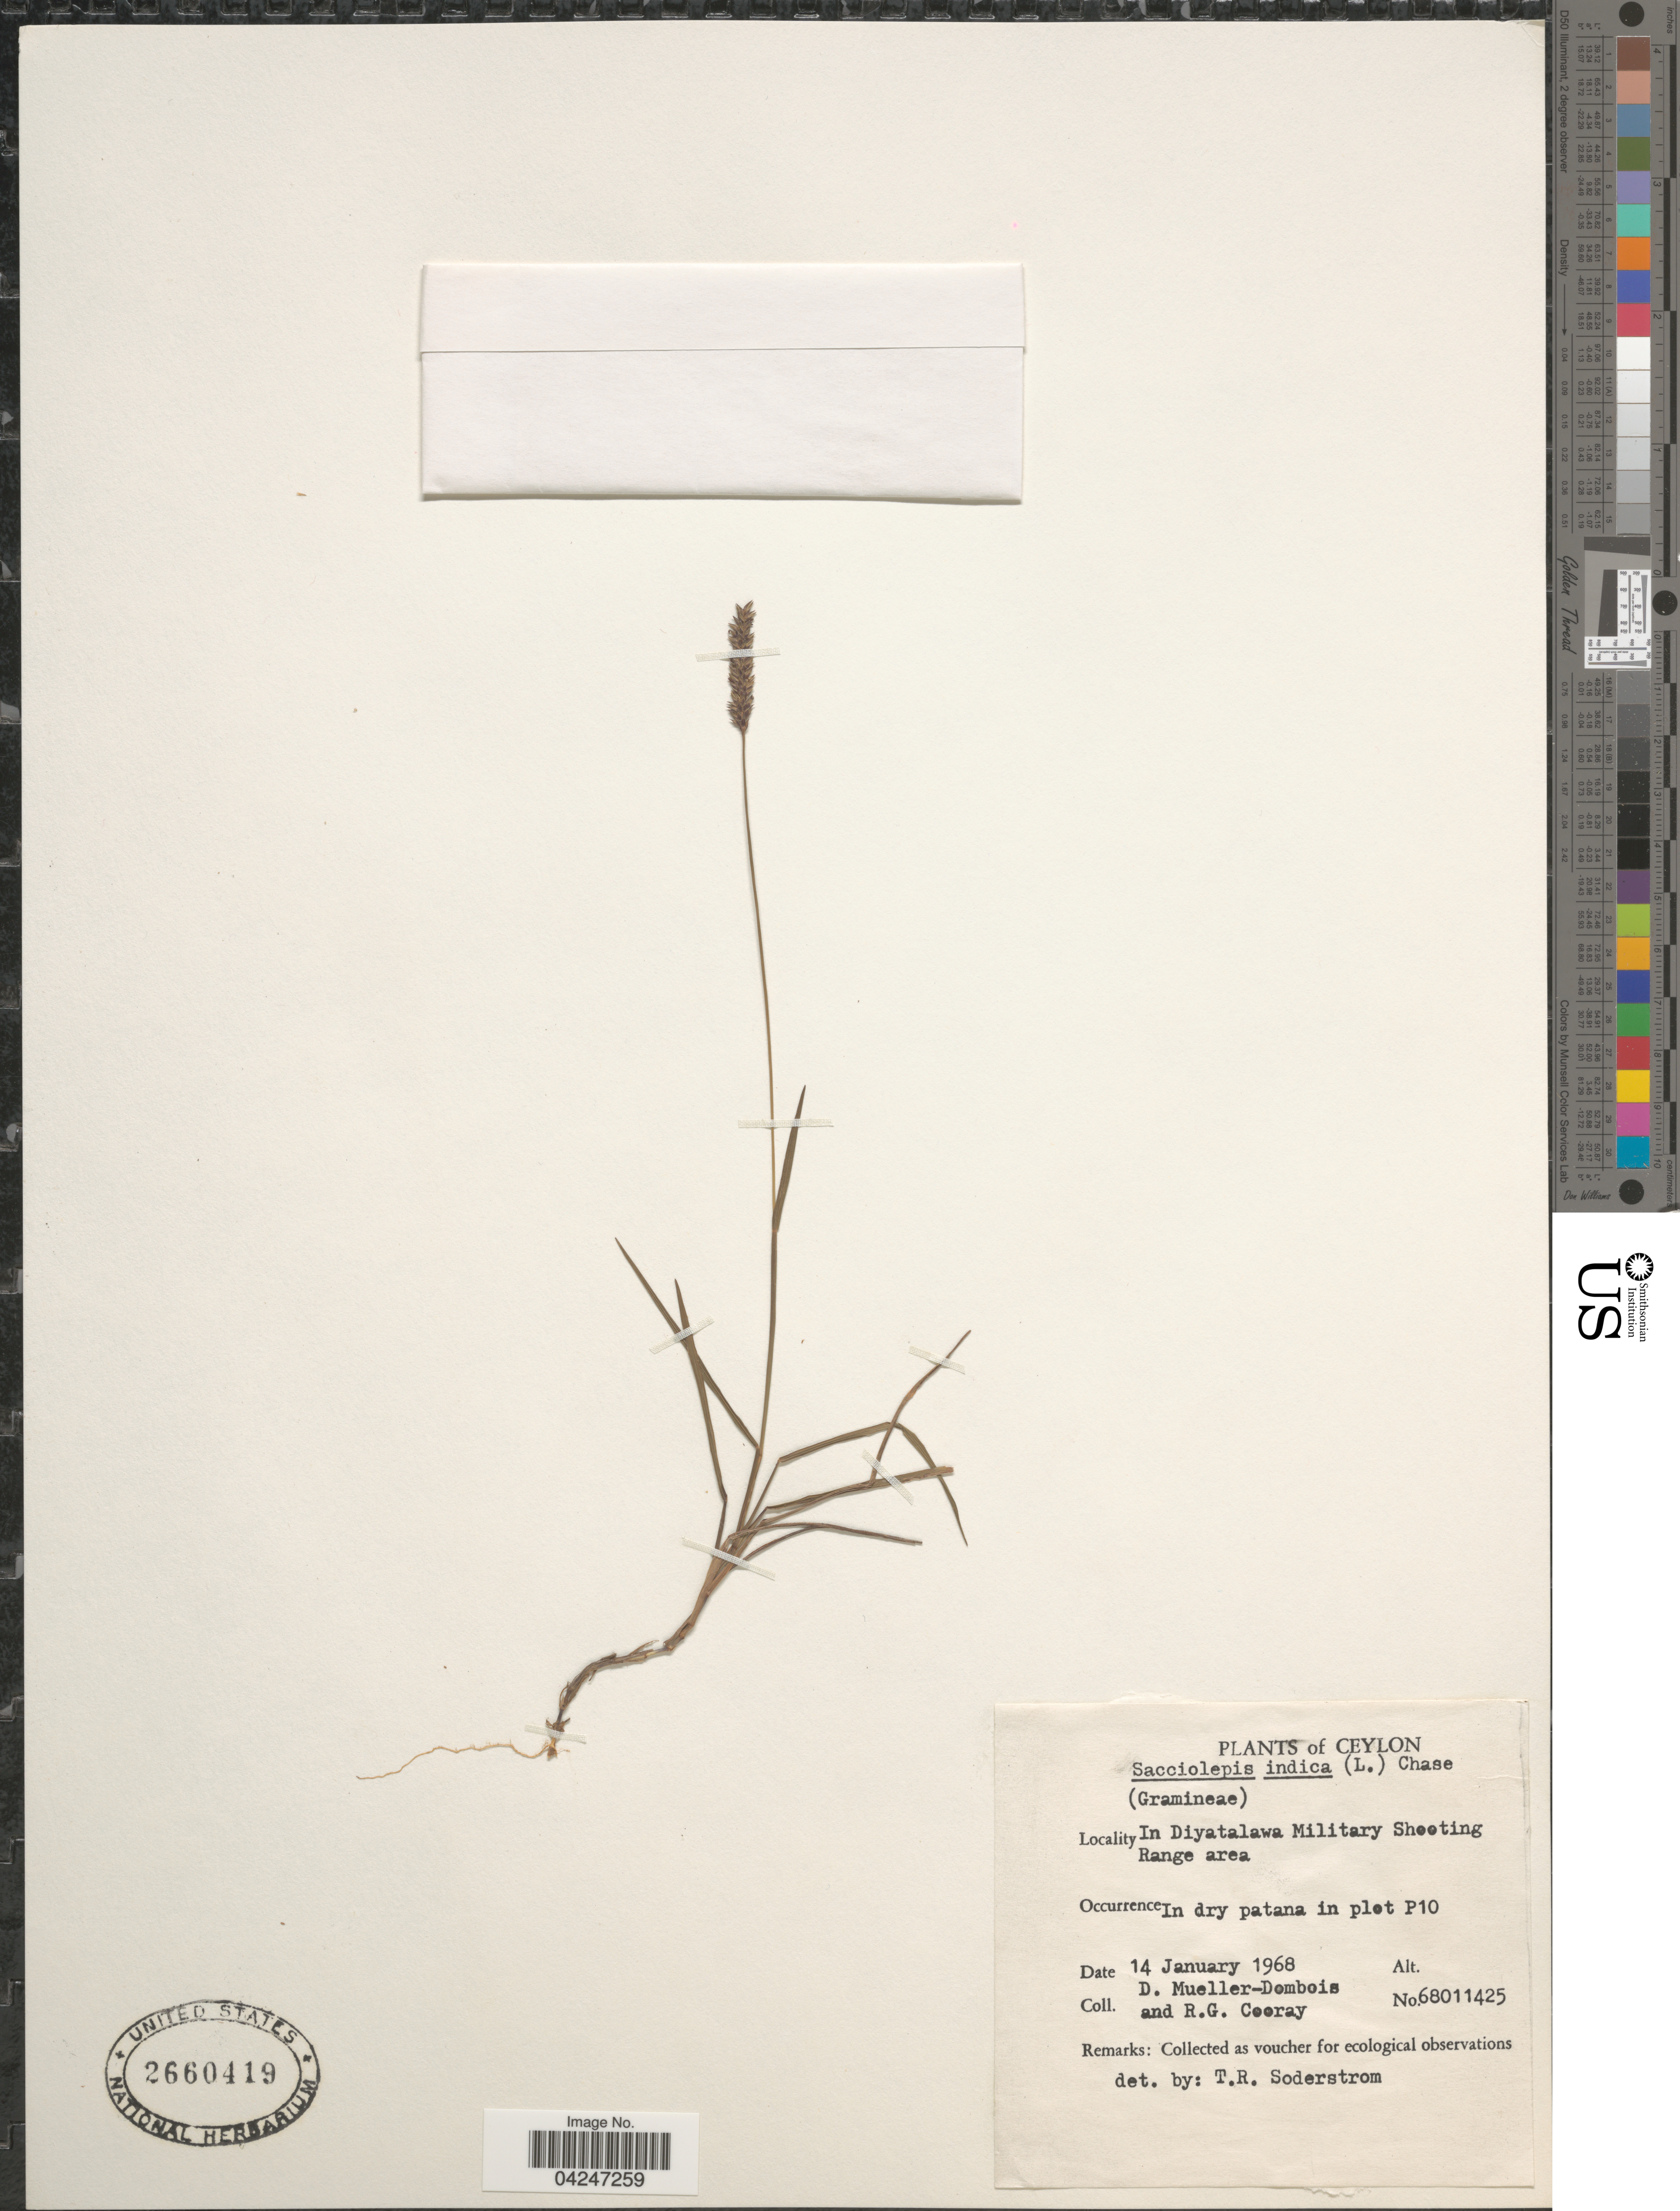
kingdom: Plantae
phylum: Tracheophyta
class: Liliopsida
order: Poales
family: Poaceae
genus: Sacciolepis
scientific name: Sacciolepis indica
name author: (L.) Chase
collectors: D. Mueller-Dombois & R. Cooray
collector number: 68011425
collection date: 1968-01-14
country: Sri Lanka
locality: Ceylon. In Diyatalawa Military Shooting Range area. In dry patana in plot P10.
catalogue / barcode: US 2660419